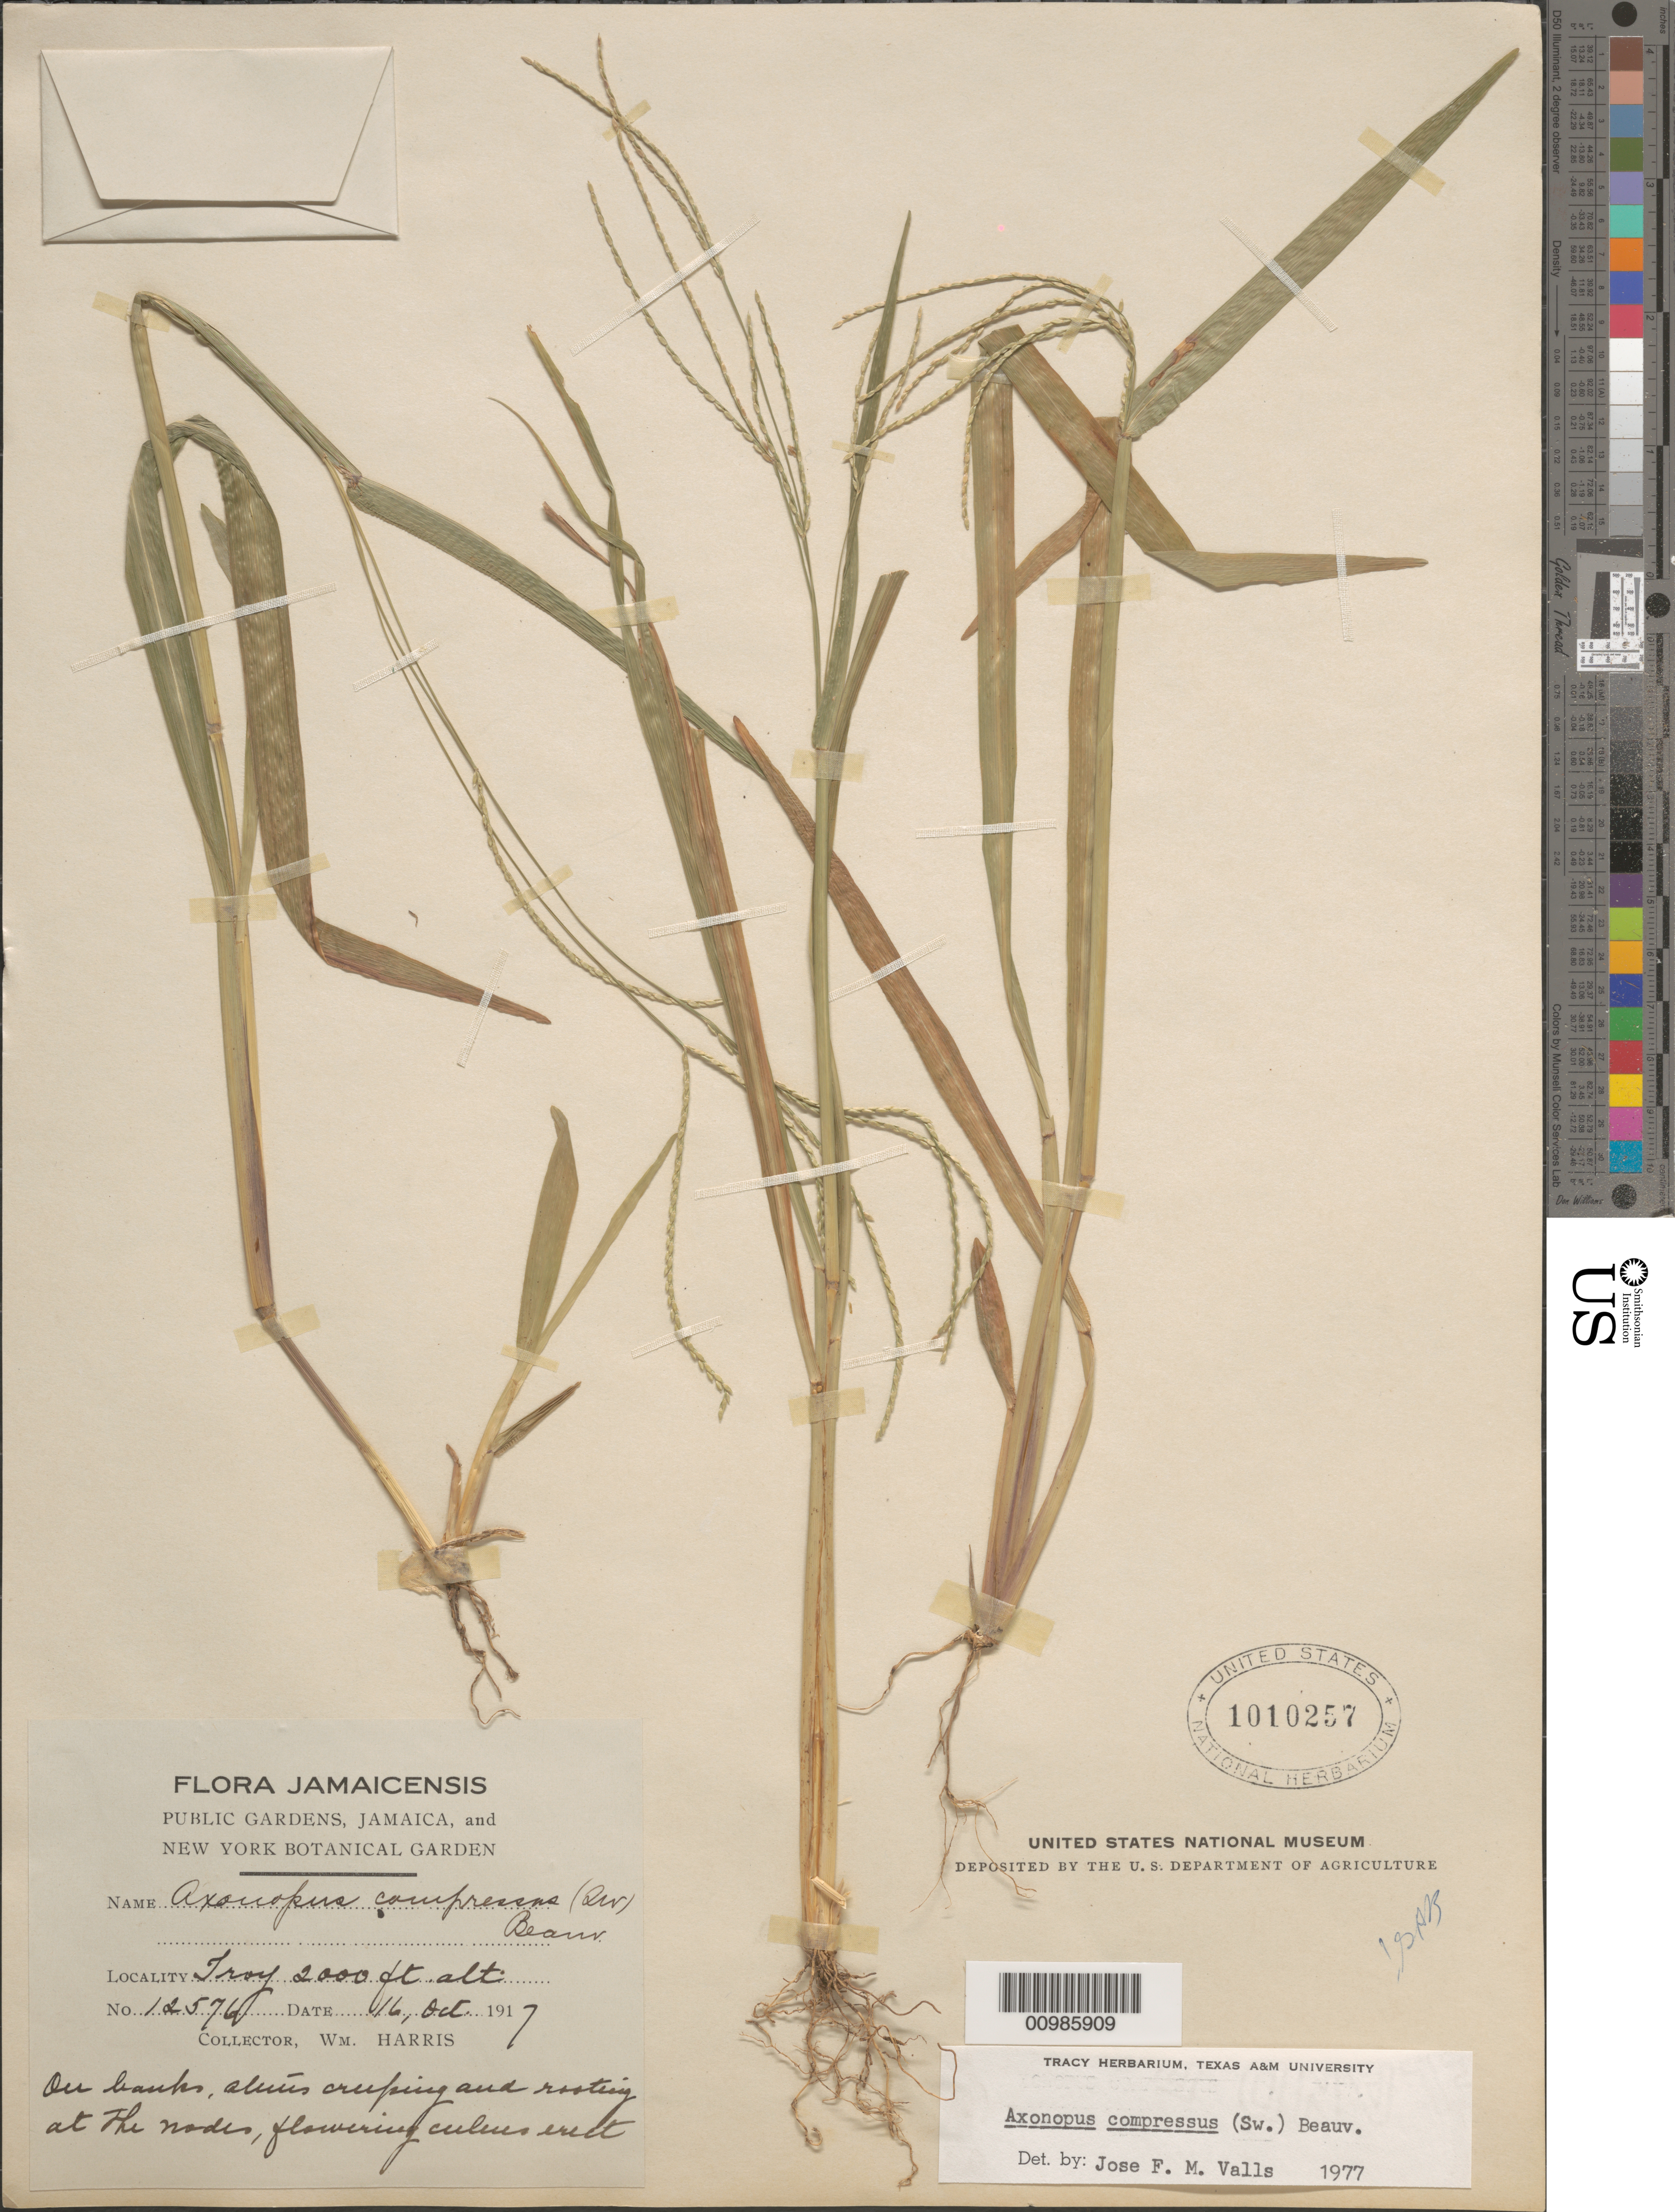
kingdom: Plantae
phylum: Tracheophyta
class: Liliopsida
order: Poales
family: Poaceae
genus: Axonopus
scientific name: Axonopus compressus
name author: (Sw.) P. Beauv.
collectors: W. H. Harris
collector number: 12576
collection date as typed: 16 Oct 1917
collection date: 1917-10-16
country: Jamaica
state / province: Saint Mary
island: Jamaica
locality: Troy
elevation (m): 610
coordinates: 0 N, 0 E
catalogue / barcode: US 1010257